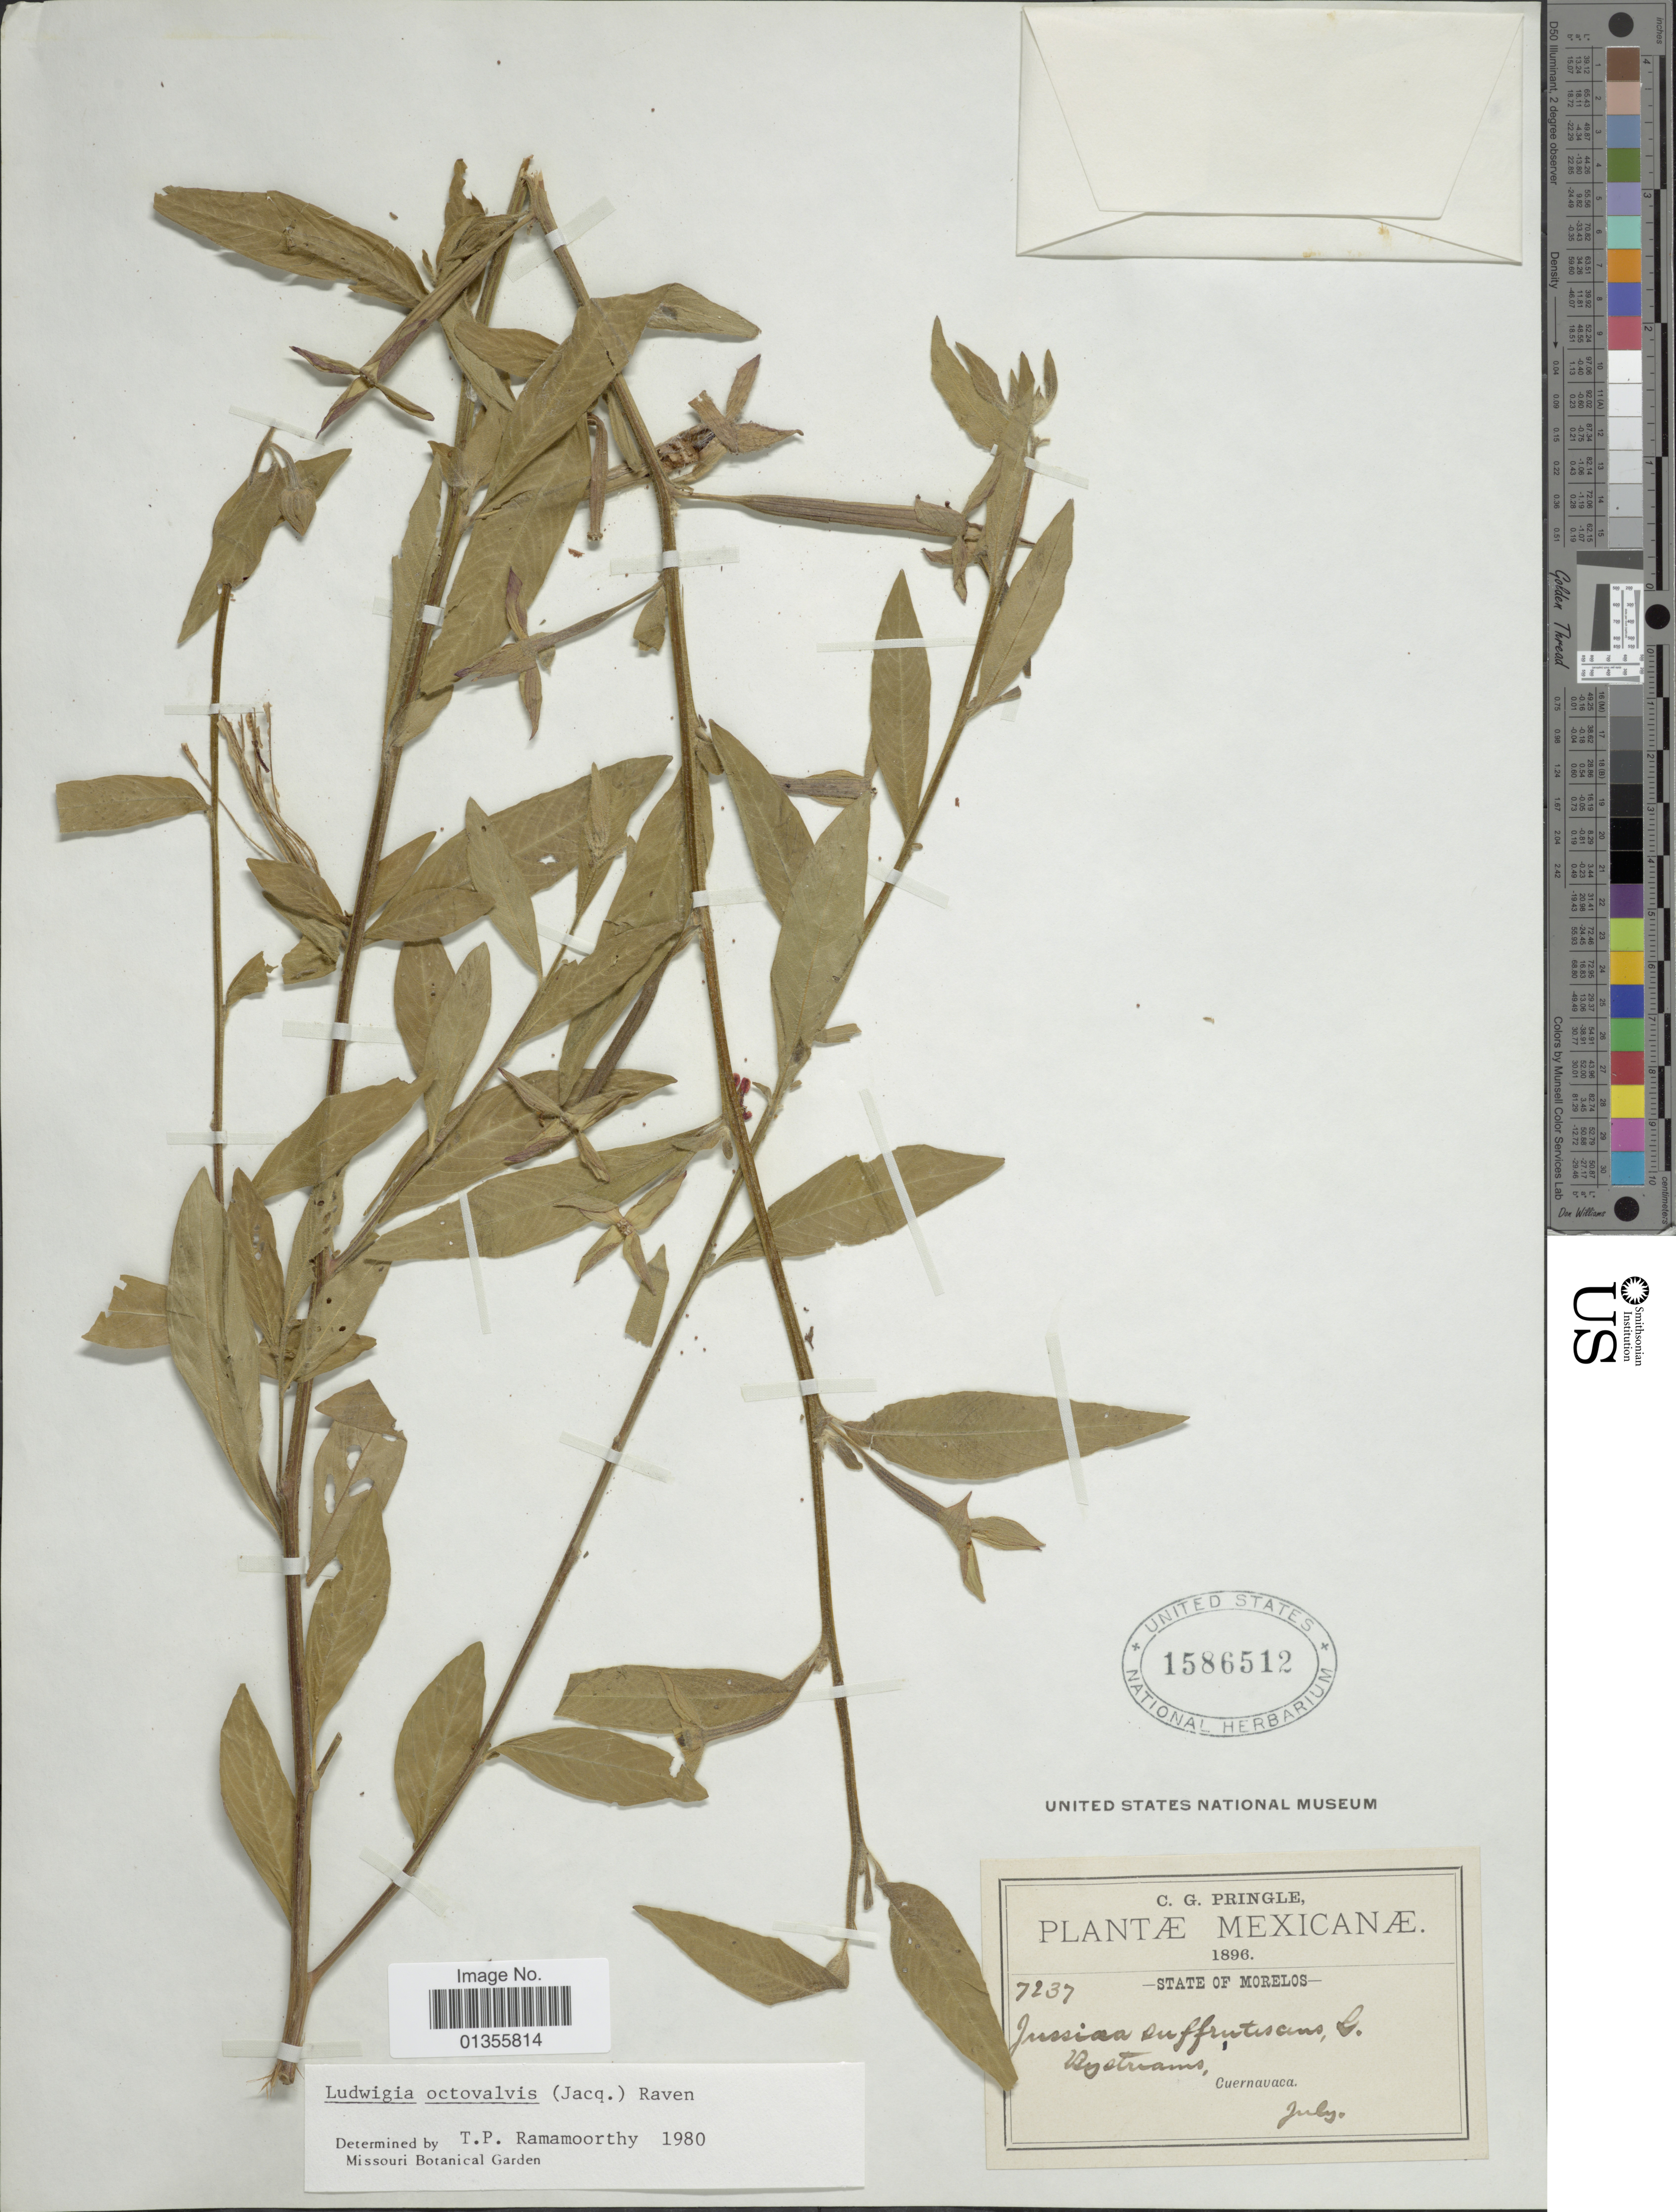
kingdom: Plantae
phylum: Tracheophyta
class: Magnoliopsida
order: Myrtales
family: Onagraceae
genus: Ludwigia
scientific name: Ludwigia octovalvis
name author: (Jacq.) P.H. Raven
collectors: C. G. Pringle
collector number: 7237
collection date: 1896-07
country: Mexico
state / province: Morelos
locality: Cuernavaca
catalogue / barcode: US 1586512